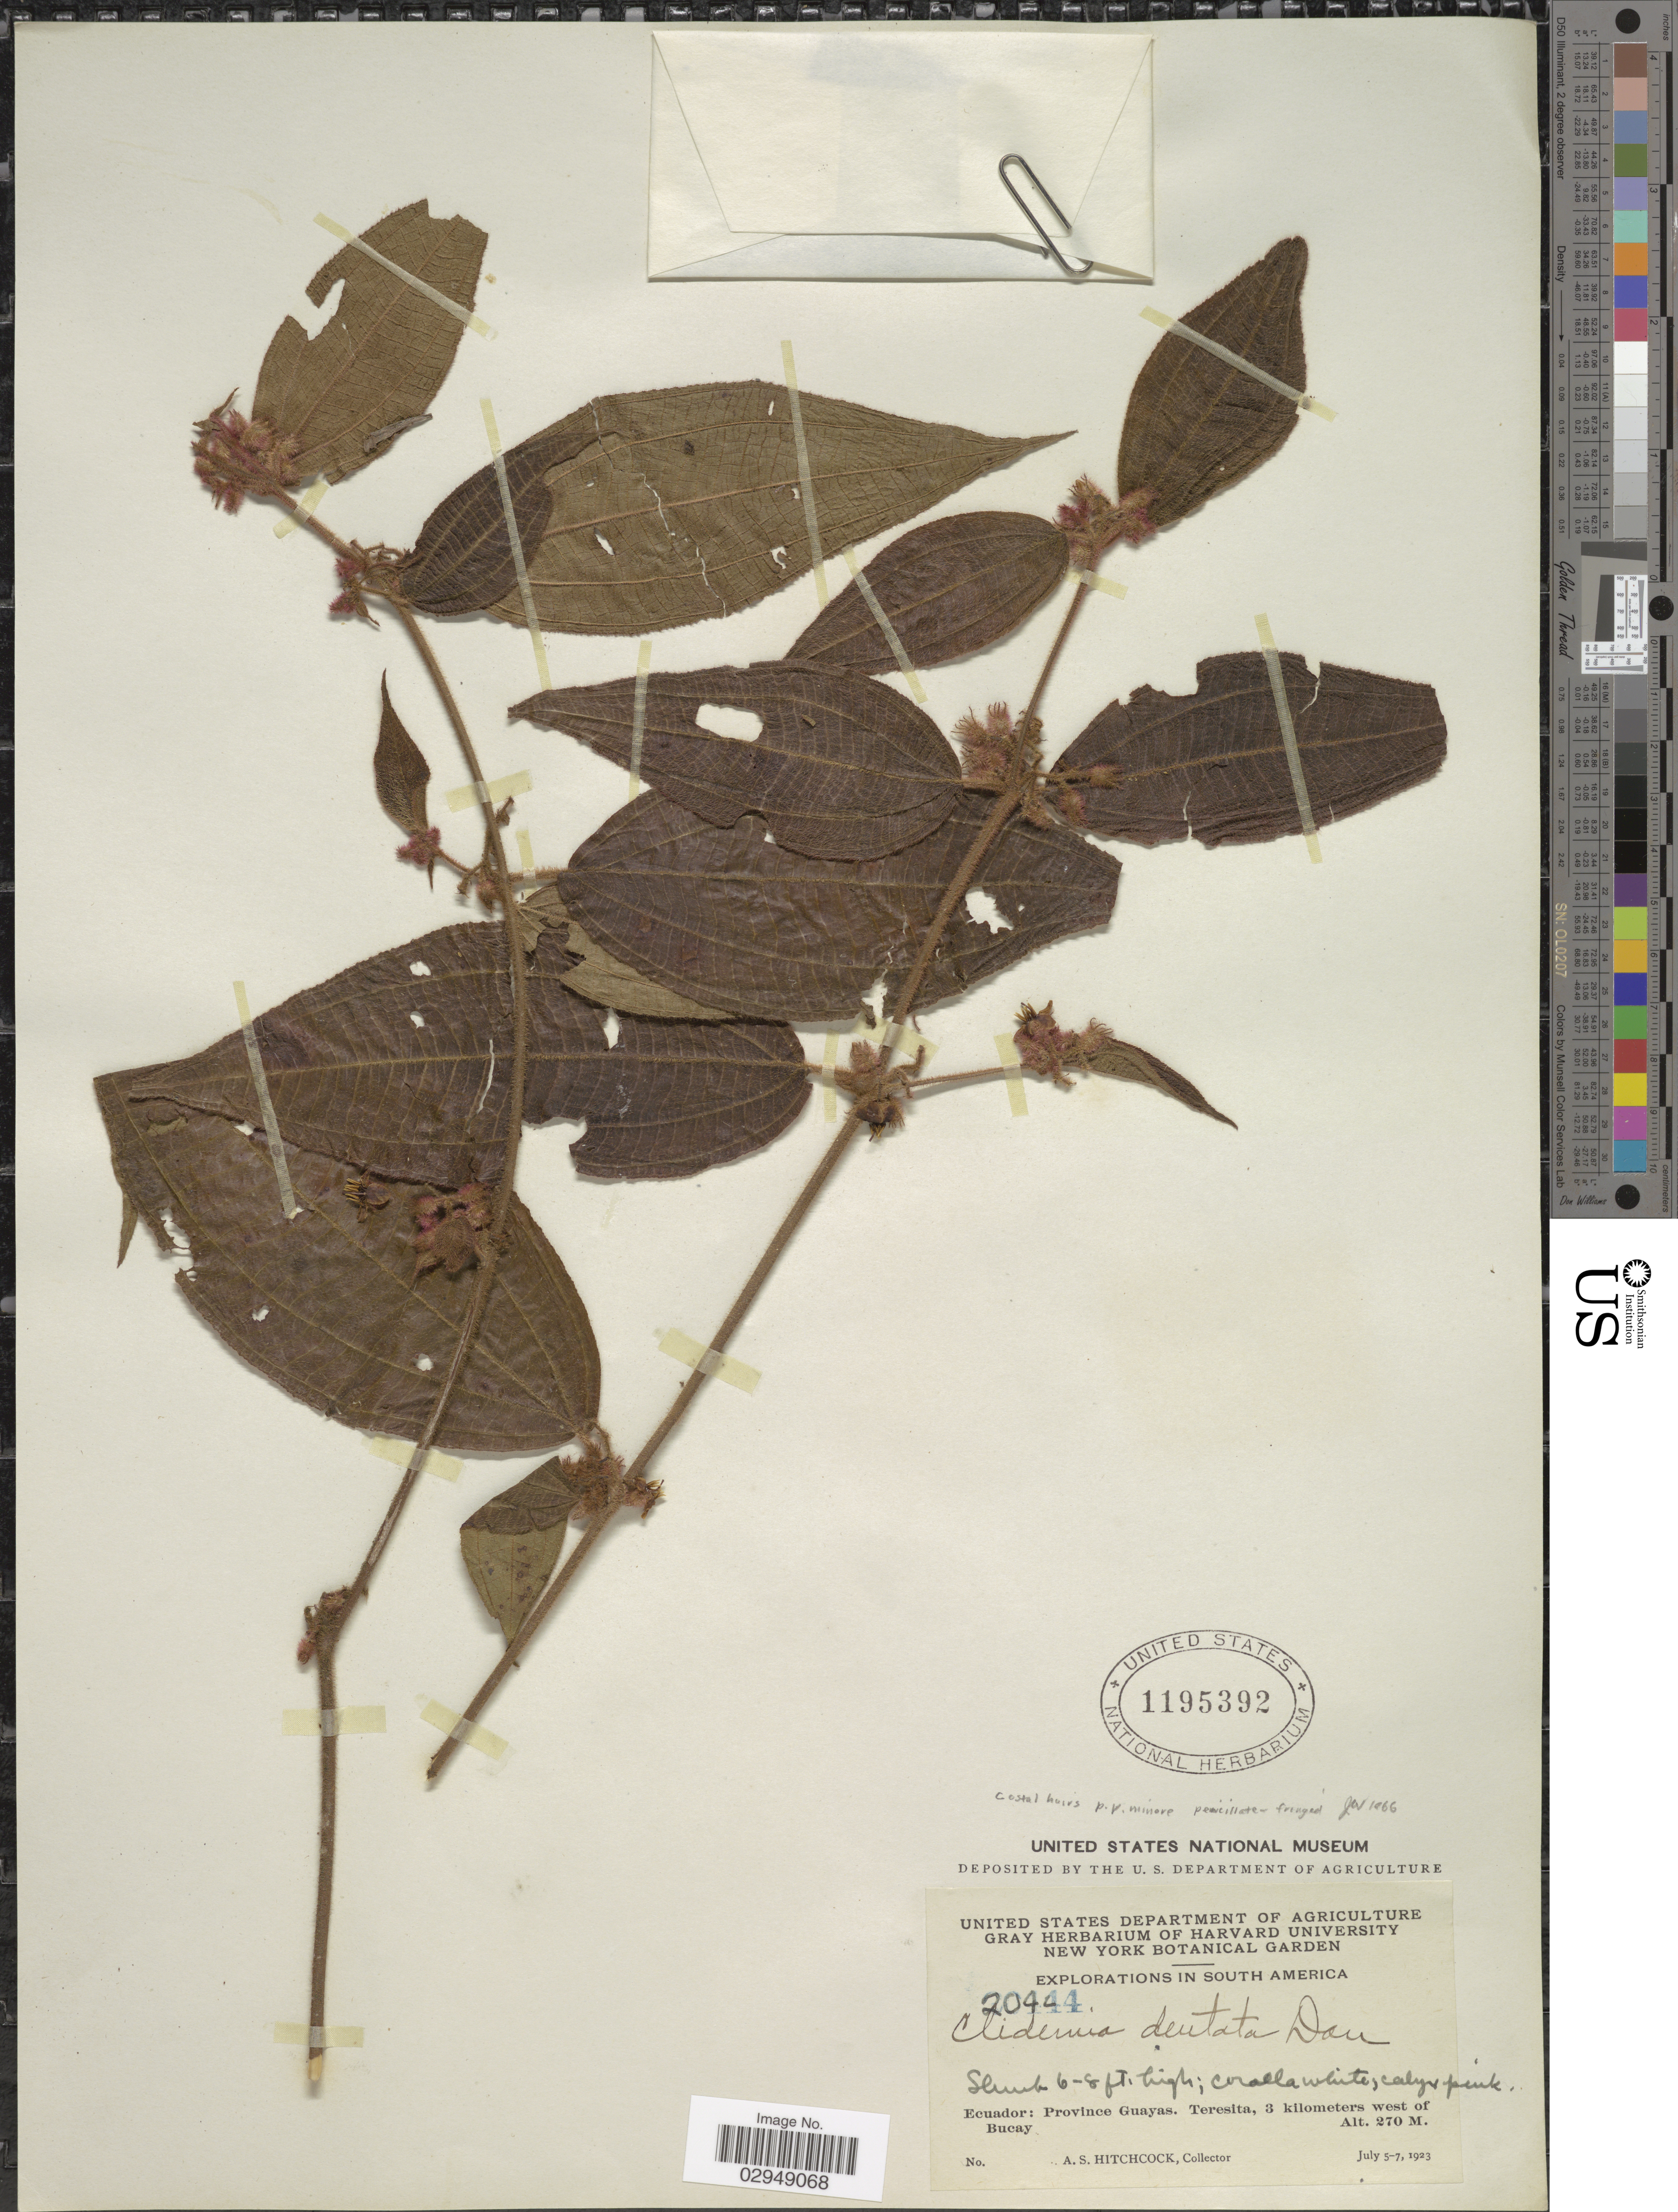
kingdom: Plantae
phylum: Tracheophyta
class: Magnoliopsida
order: Myrtales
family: Melastomataceae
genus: Clidemia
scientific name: Clidemia dentata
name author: D. Don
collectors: A. S. Hitchcock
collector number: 20444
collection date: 1923-07-05/1923-07-07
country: Ecuador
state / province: Guayas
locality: Teresita, 3 kilometers west of Bucay.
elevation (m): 270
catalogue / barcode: US 1195392